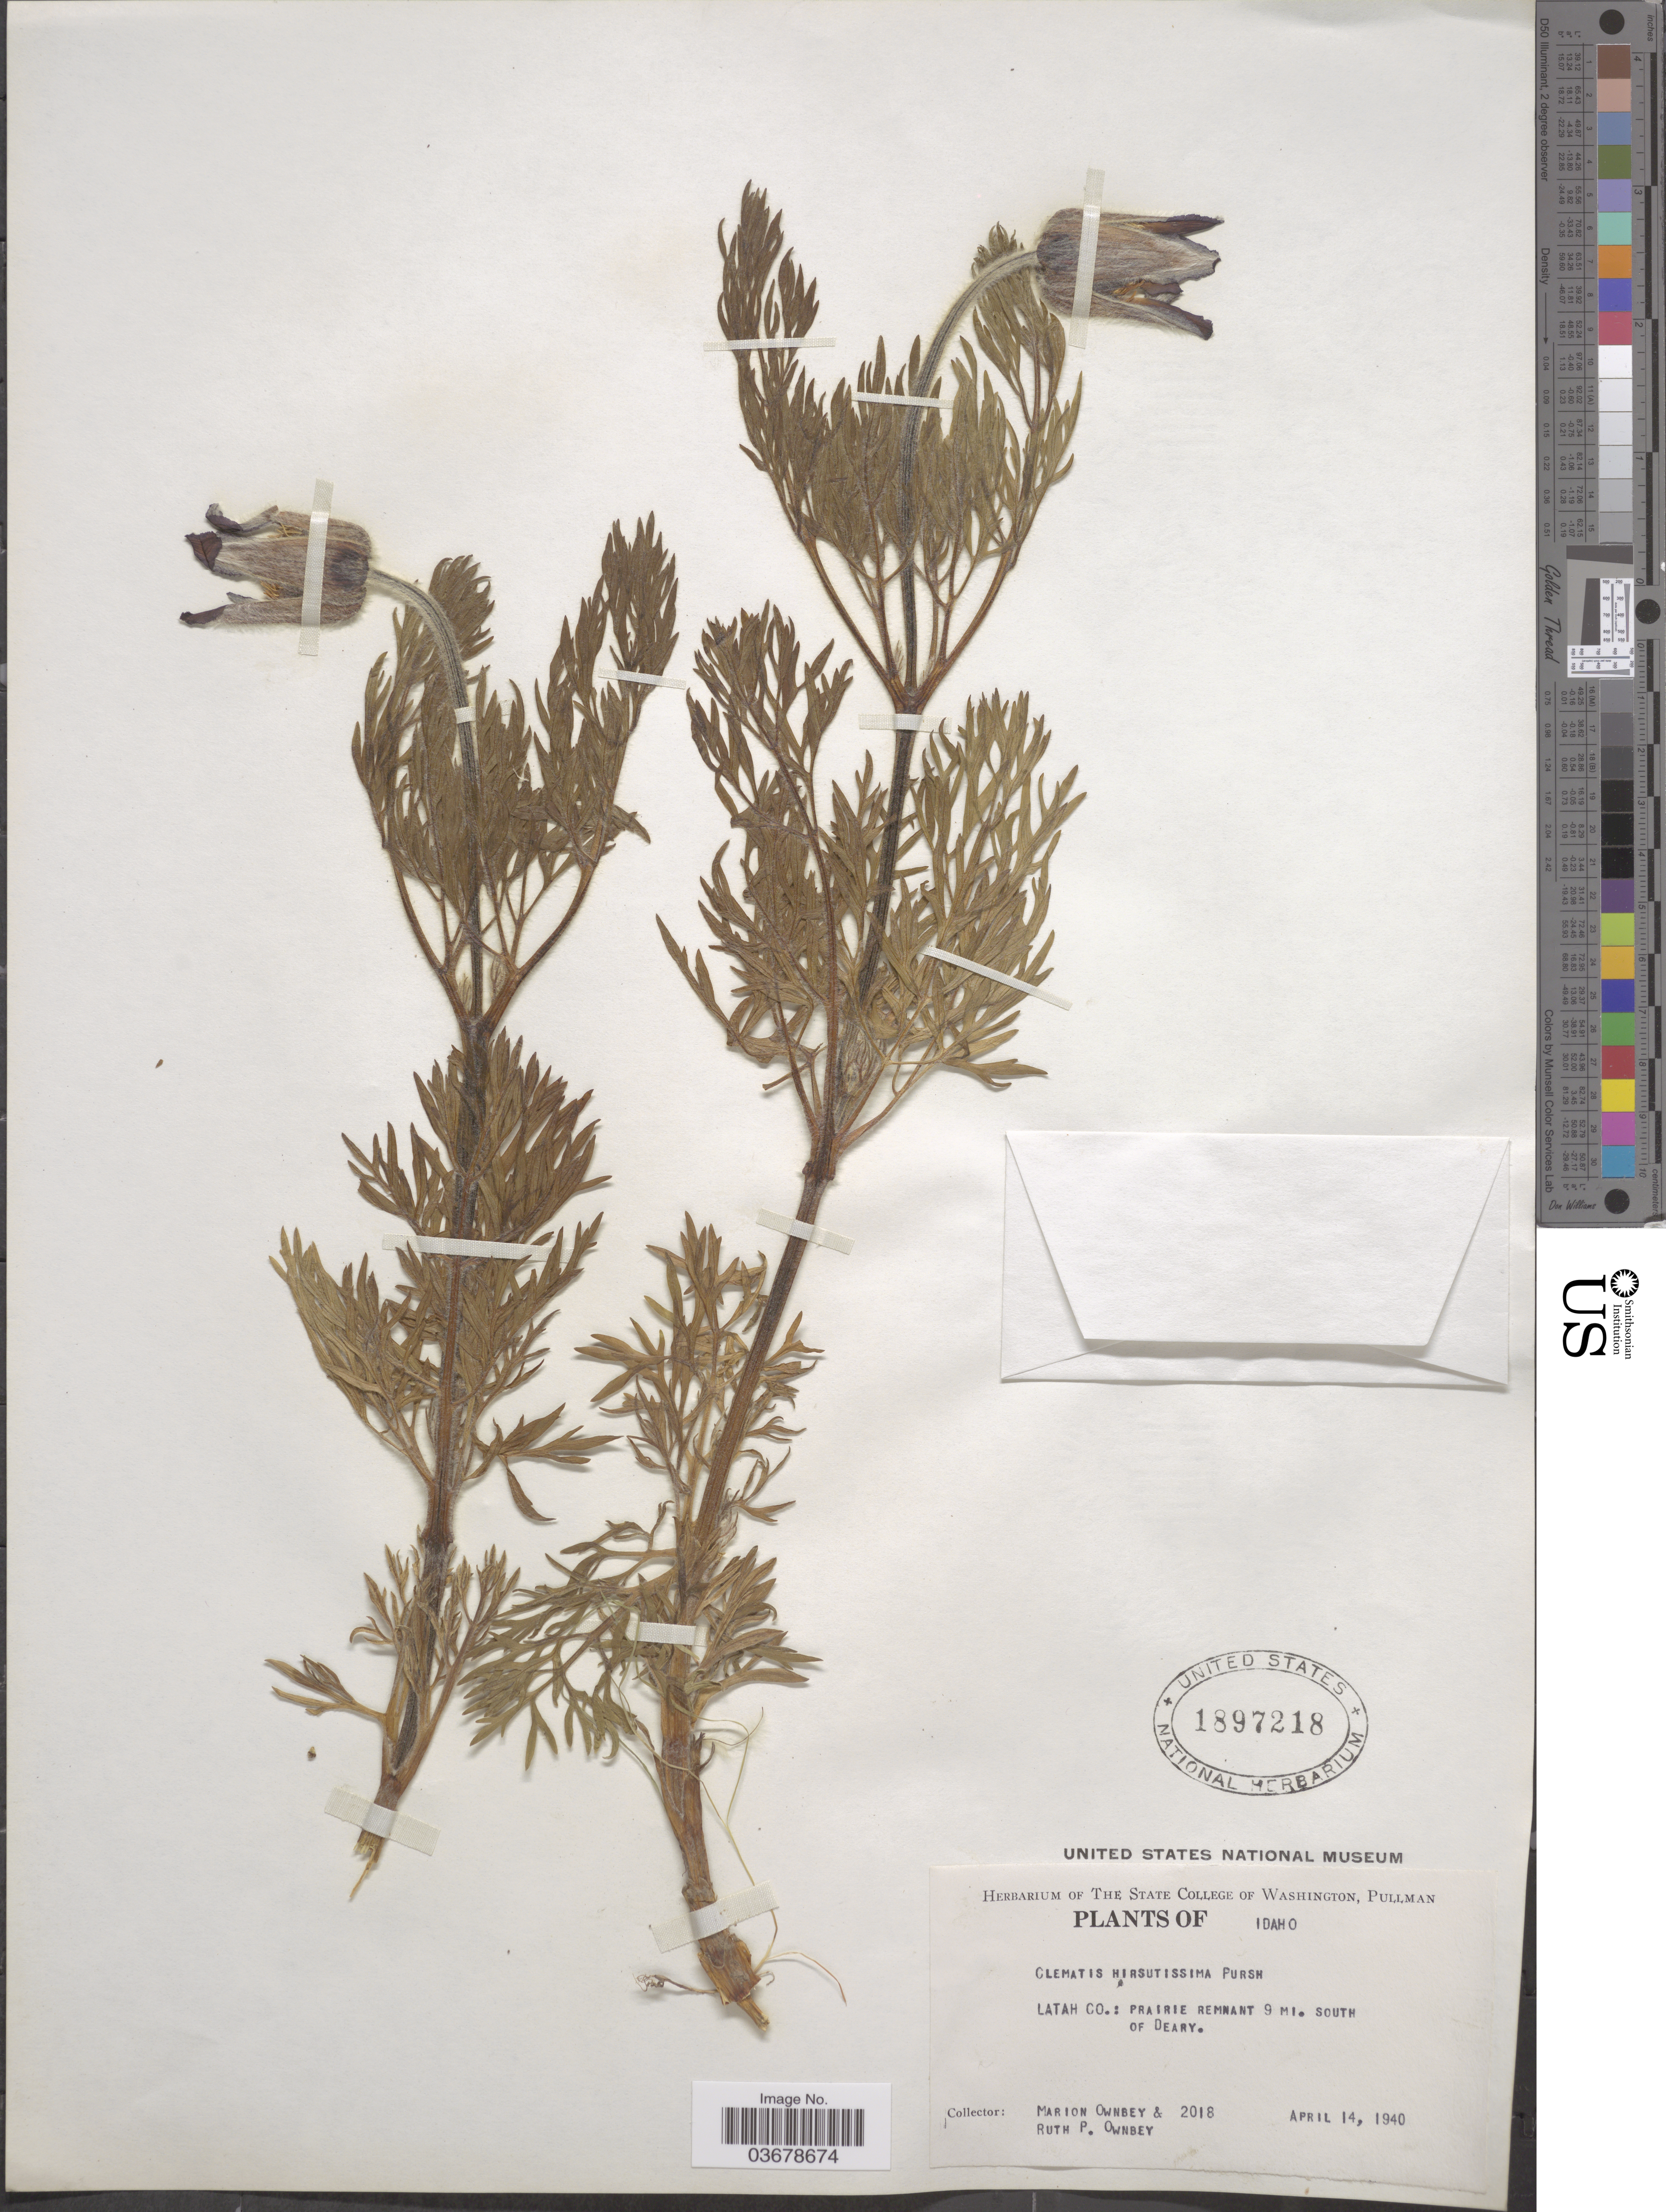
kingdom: Plantae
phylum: Tracheophyta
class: Magnoliopsida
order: Ranunculales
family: Ranunculaceae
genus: Clematis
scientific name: Clematis viorna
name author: L.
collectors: M. Ownbey & R. Ownbey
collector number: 2018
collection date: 1940-04-14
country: United States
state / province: Idaho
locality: Latah Co.: Prairie remnant 9 mi. south of Deary.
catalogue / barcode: US 1897218